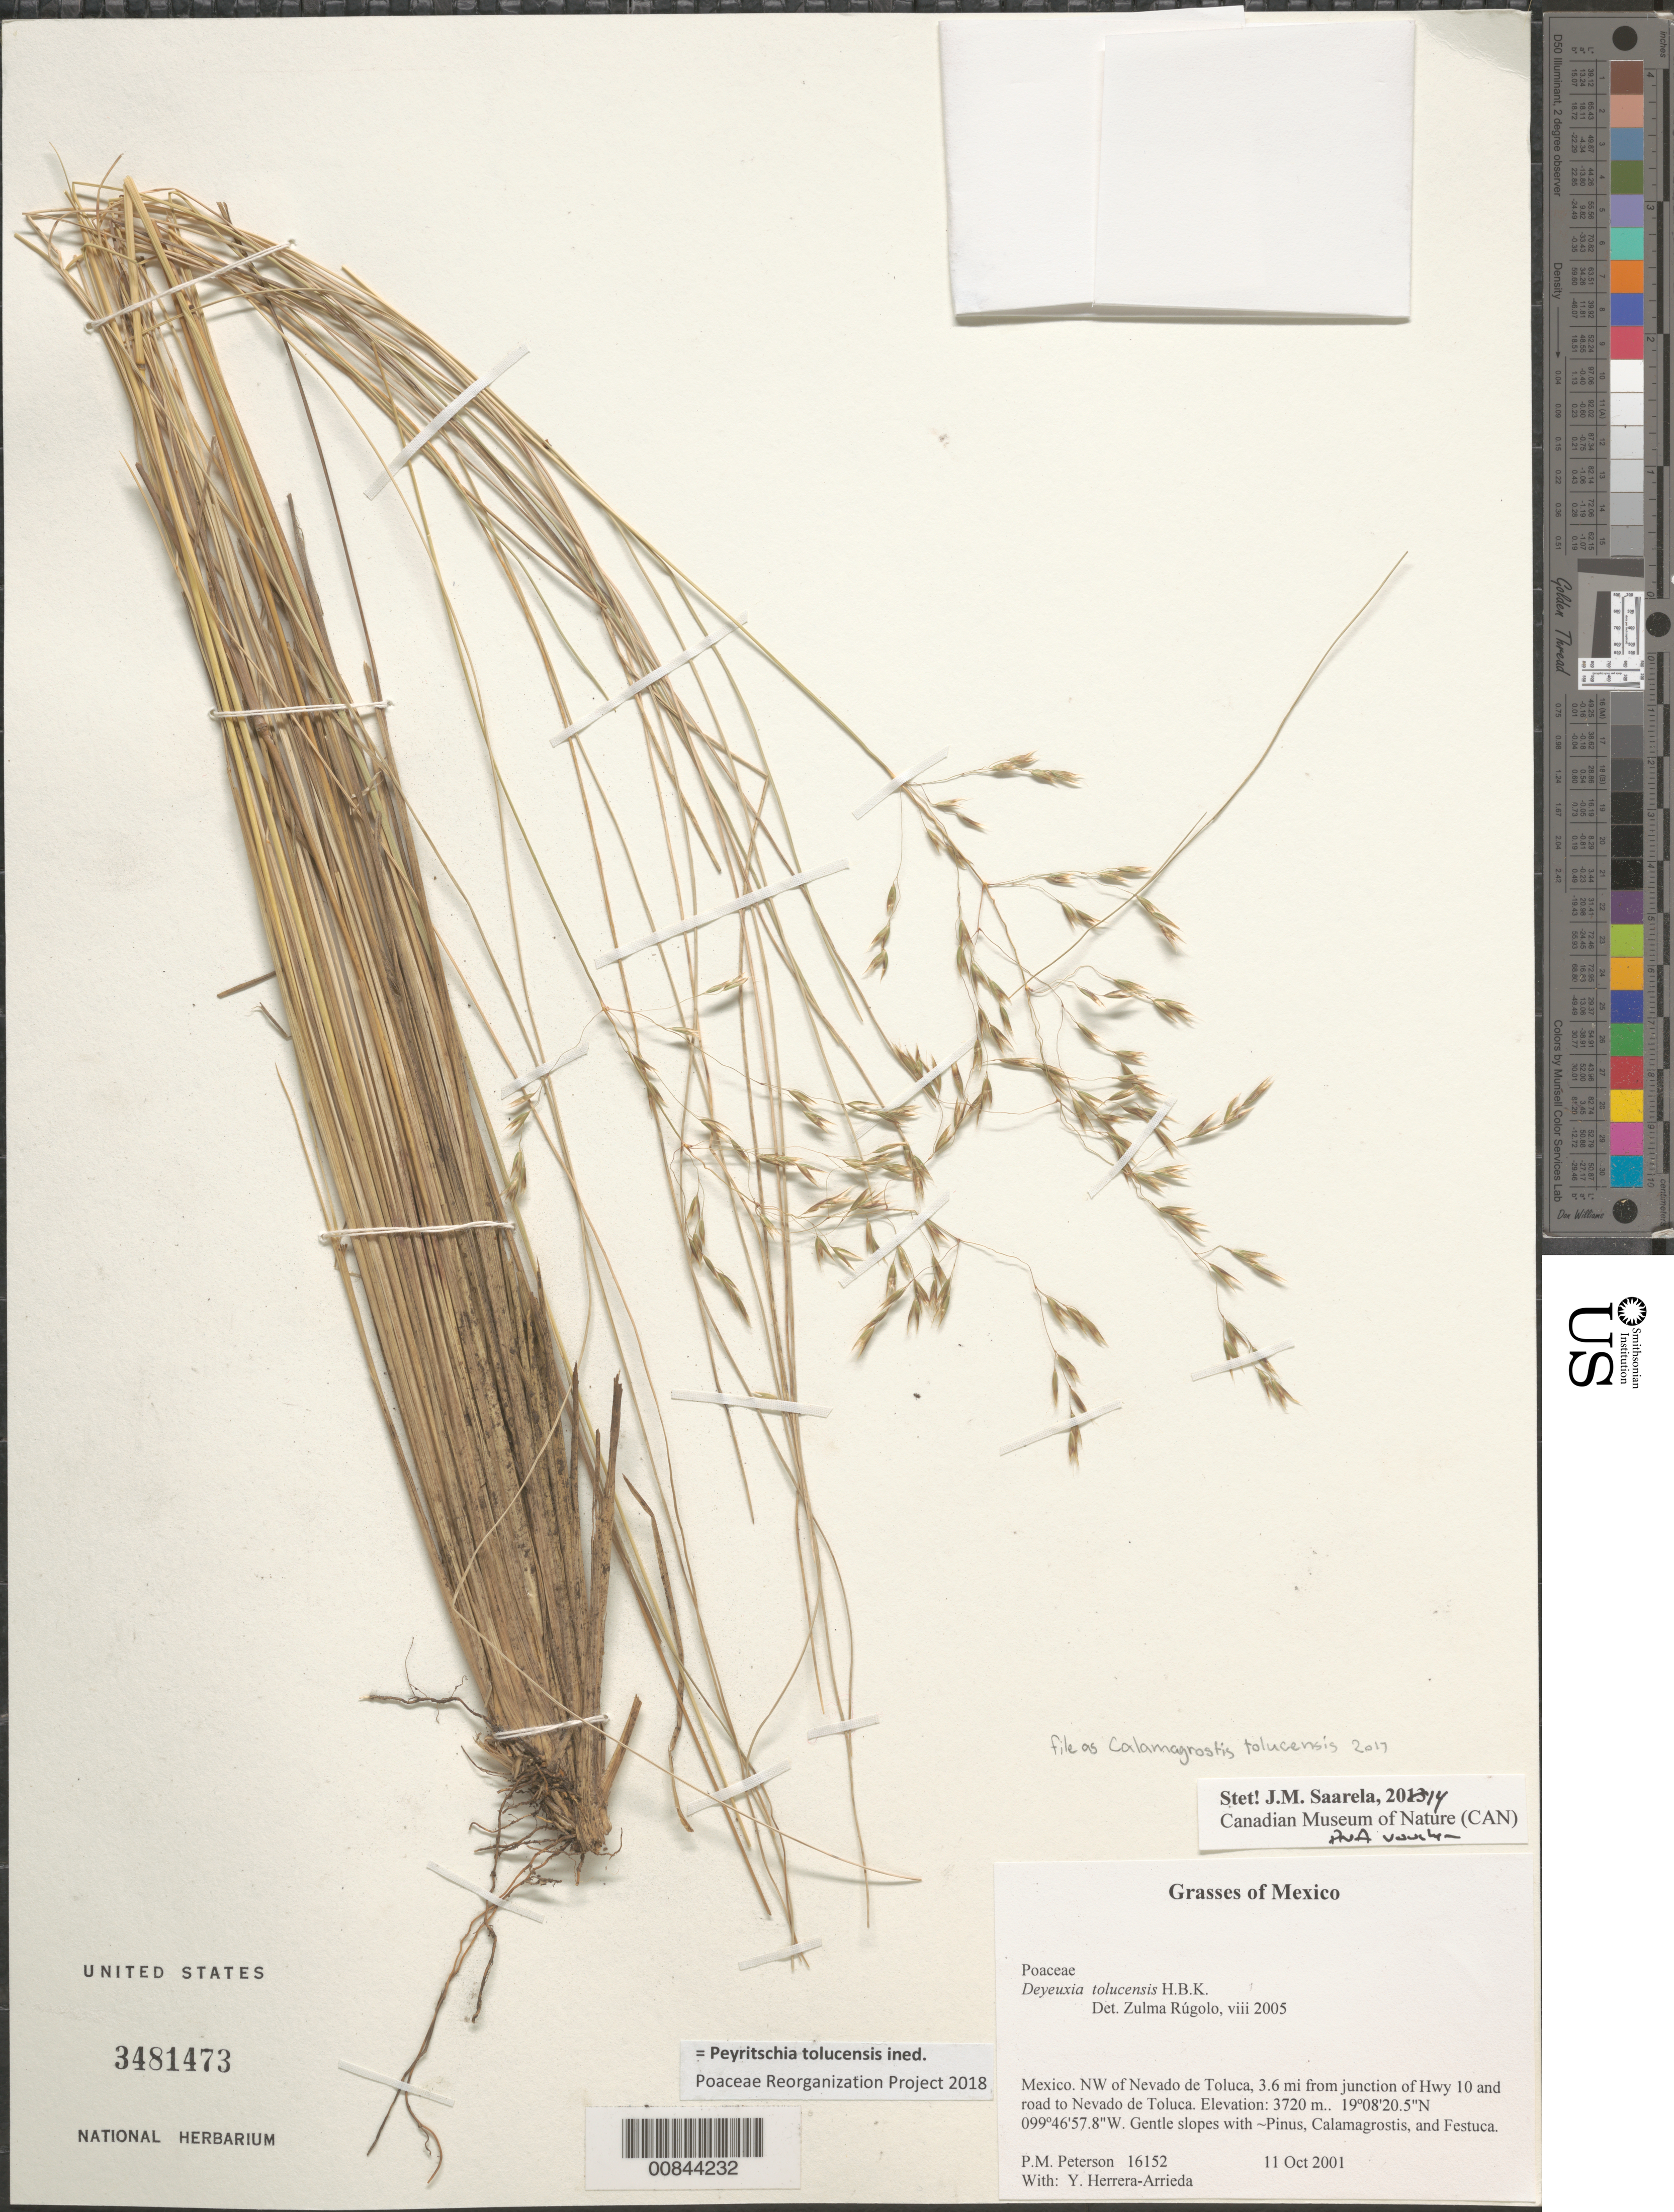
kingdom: Plantae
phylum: Tracheophyta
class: Liliopsida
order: Poales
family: Poaceae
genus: Peyritschia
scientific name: Peyritschia tolucensis ined.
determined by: Poaceae Reorganization Project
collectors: P. M. Peterson & Y. Herrera Arrieta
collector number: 16152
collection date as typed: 11 Oct 2001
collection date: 2001-10-11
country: Mexico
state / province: México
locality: NW of Nevado de Toluca, 3.6 mi from junction of Hwy 10 and road to Nevado de Toluca.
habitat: Gentle slopes with ~Pinus, Calamagrostis, and Festuca.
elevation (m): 3720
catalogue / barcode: US 3481473